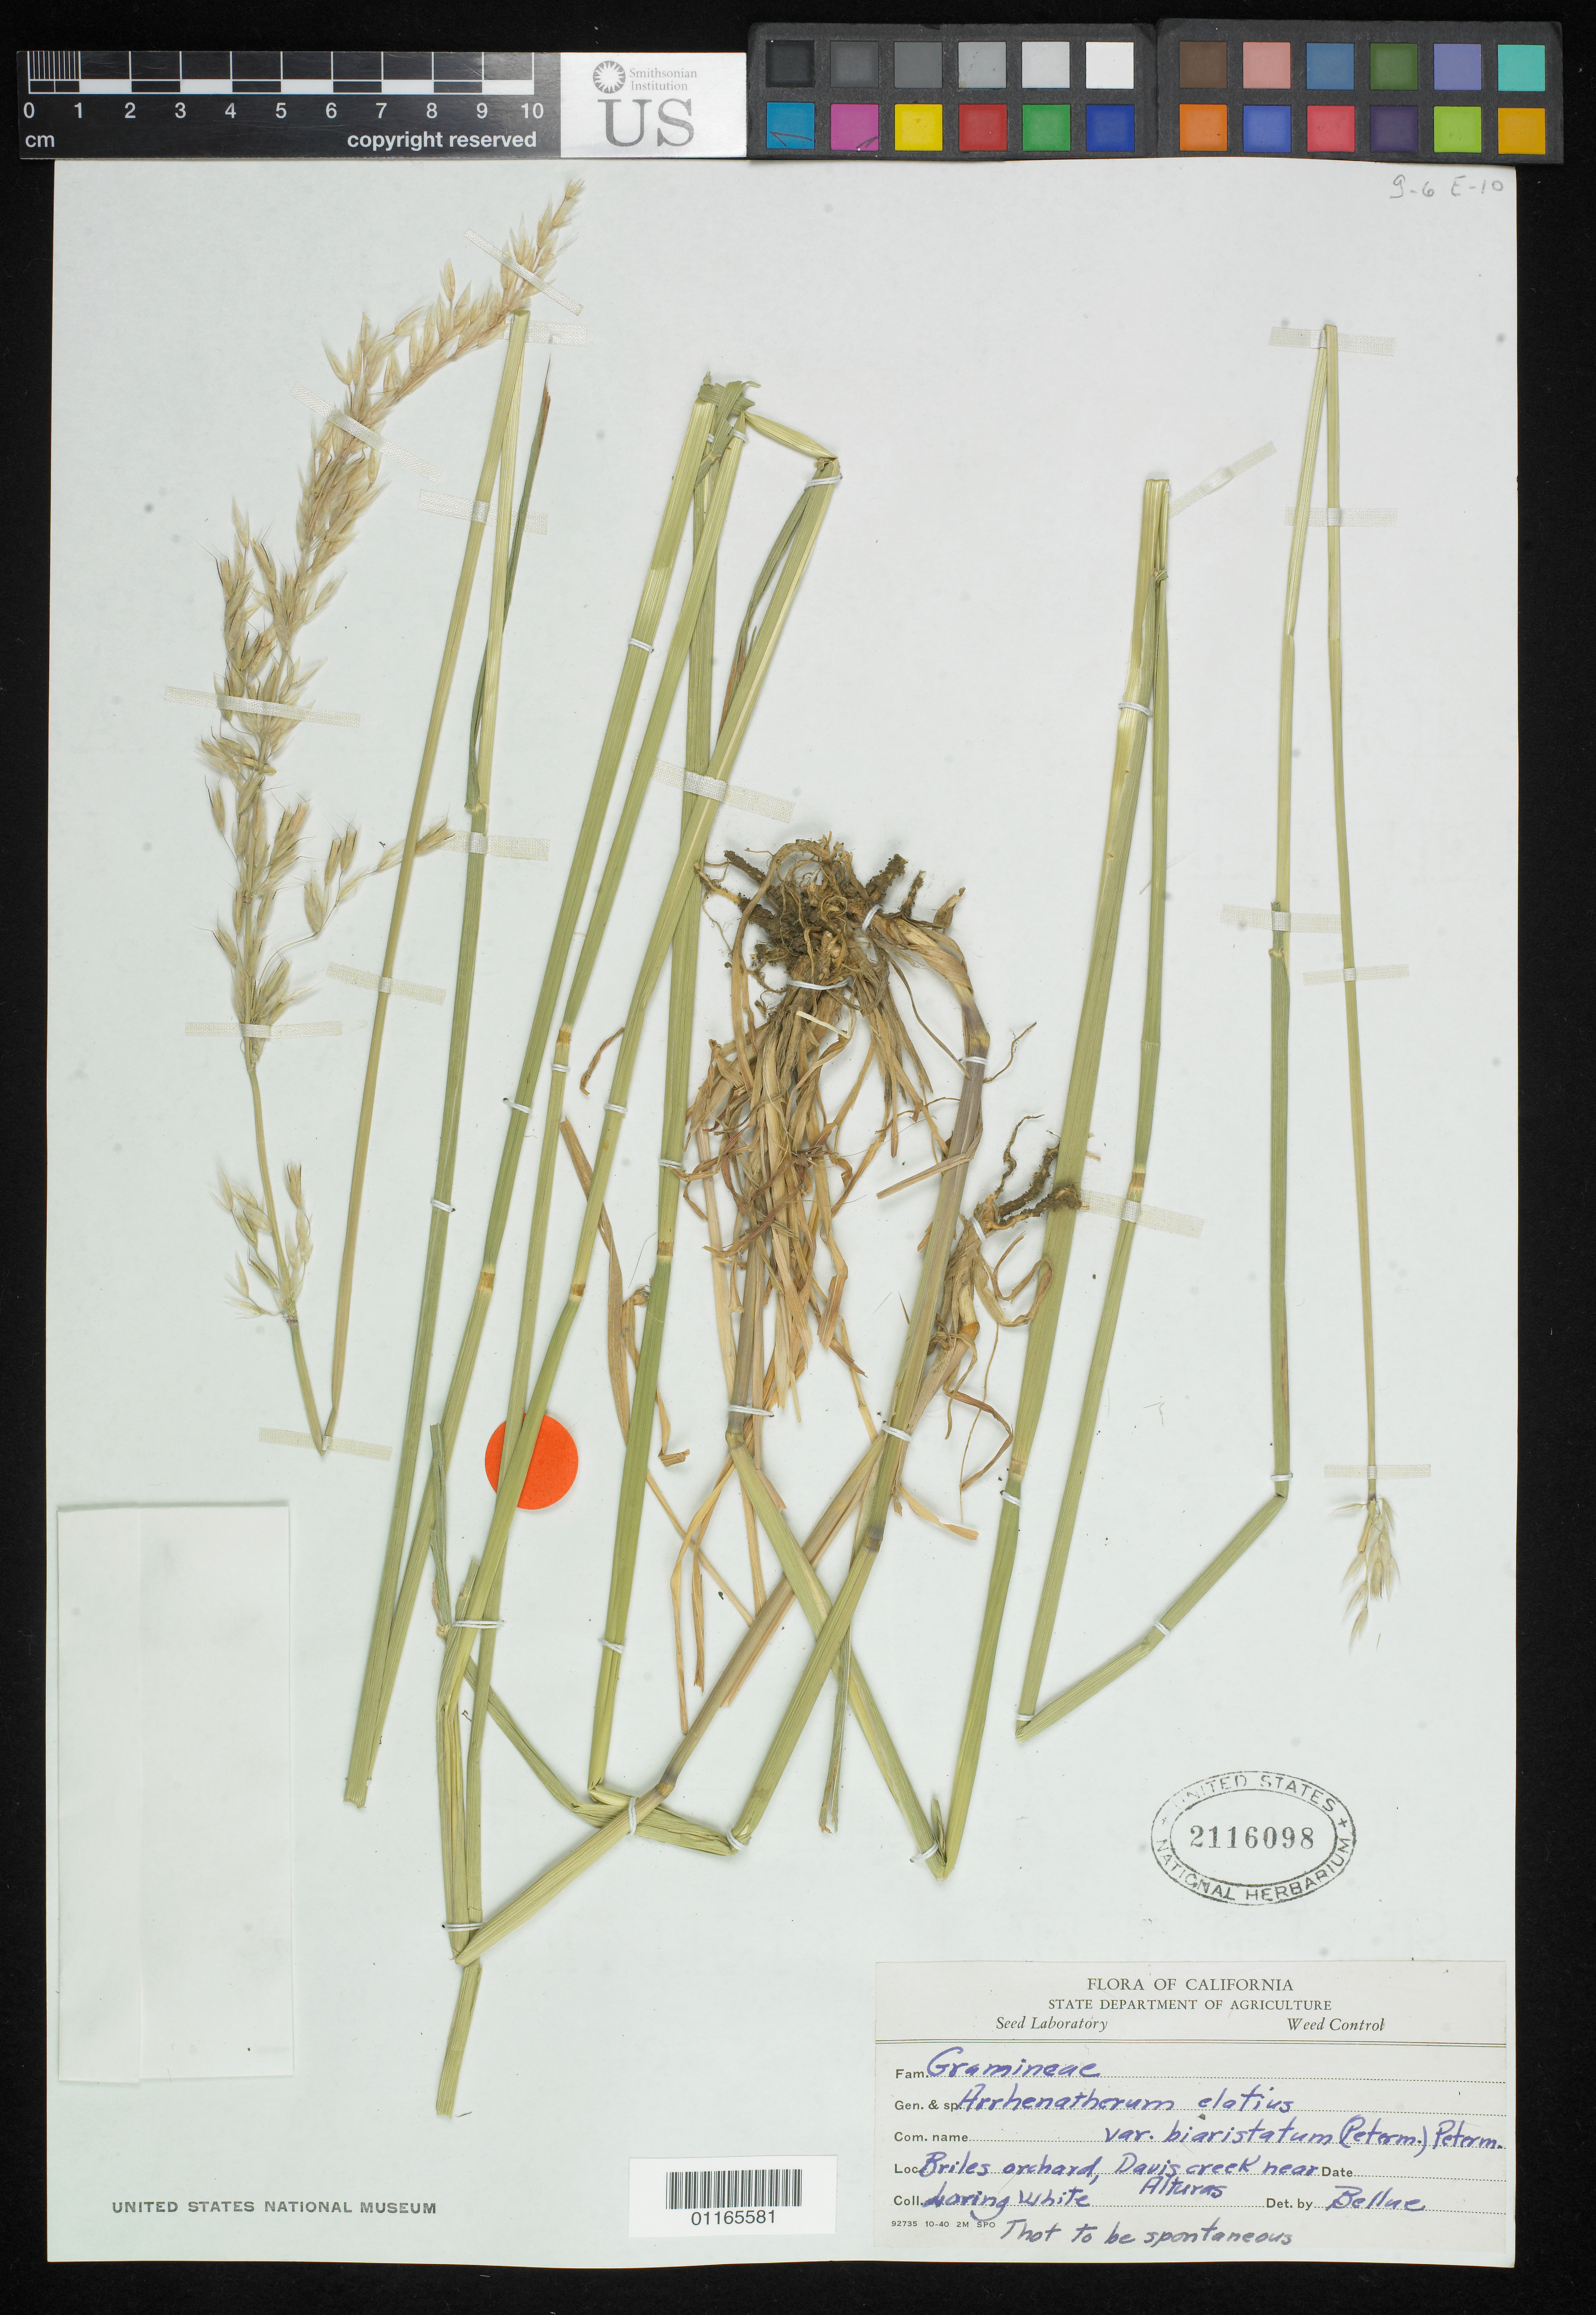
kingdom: Plantae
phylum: Tracheophyta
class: Liliopsida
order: Poales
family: Poaceae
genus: Arrhenatherum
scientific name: Arrhenatherum elatius var. biaristatum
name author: (Peterm.) Peterm.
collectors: L. White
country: United States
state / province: California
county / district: Modoc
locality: Briles orchard, Davis creek near Alturas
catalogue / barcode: US 2116098